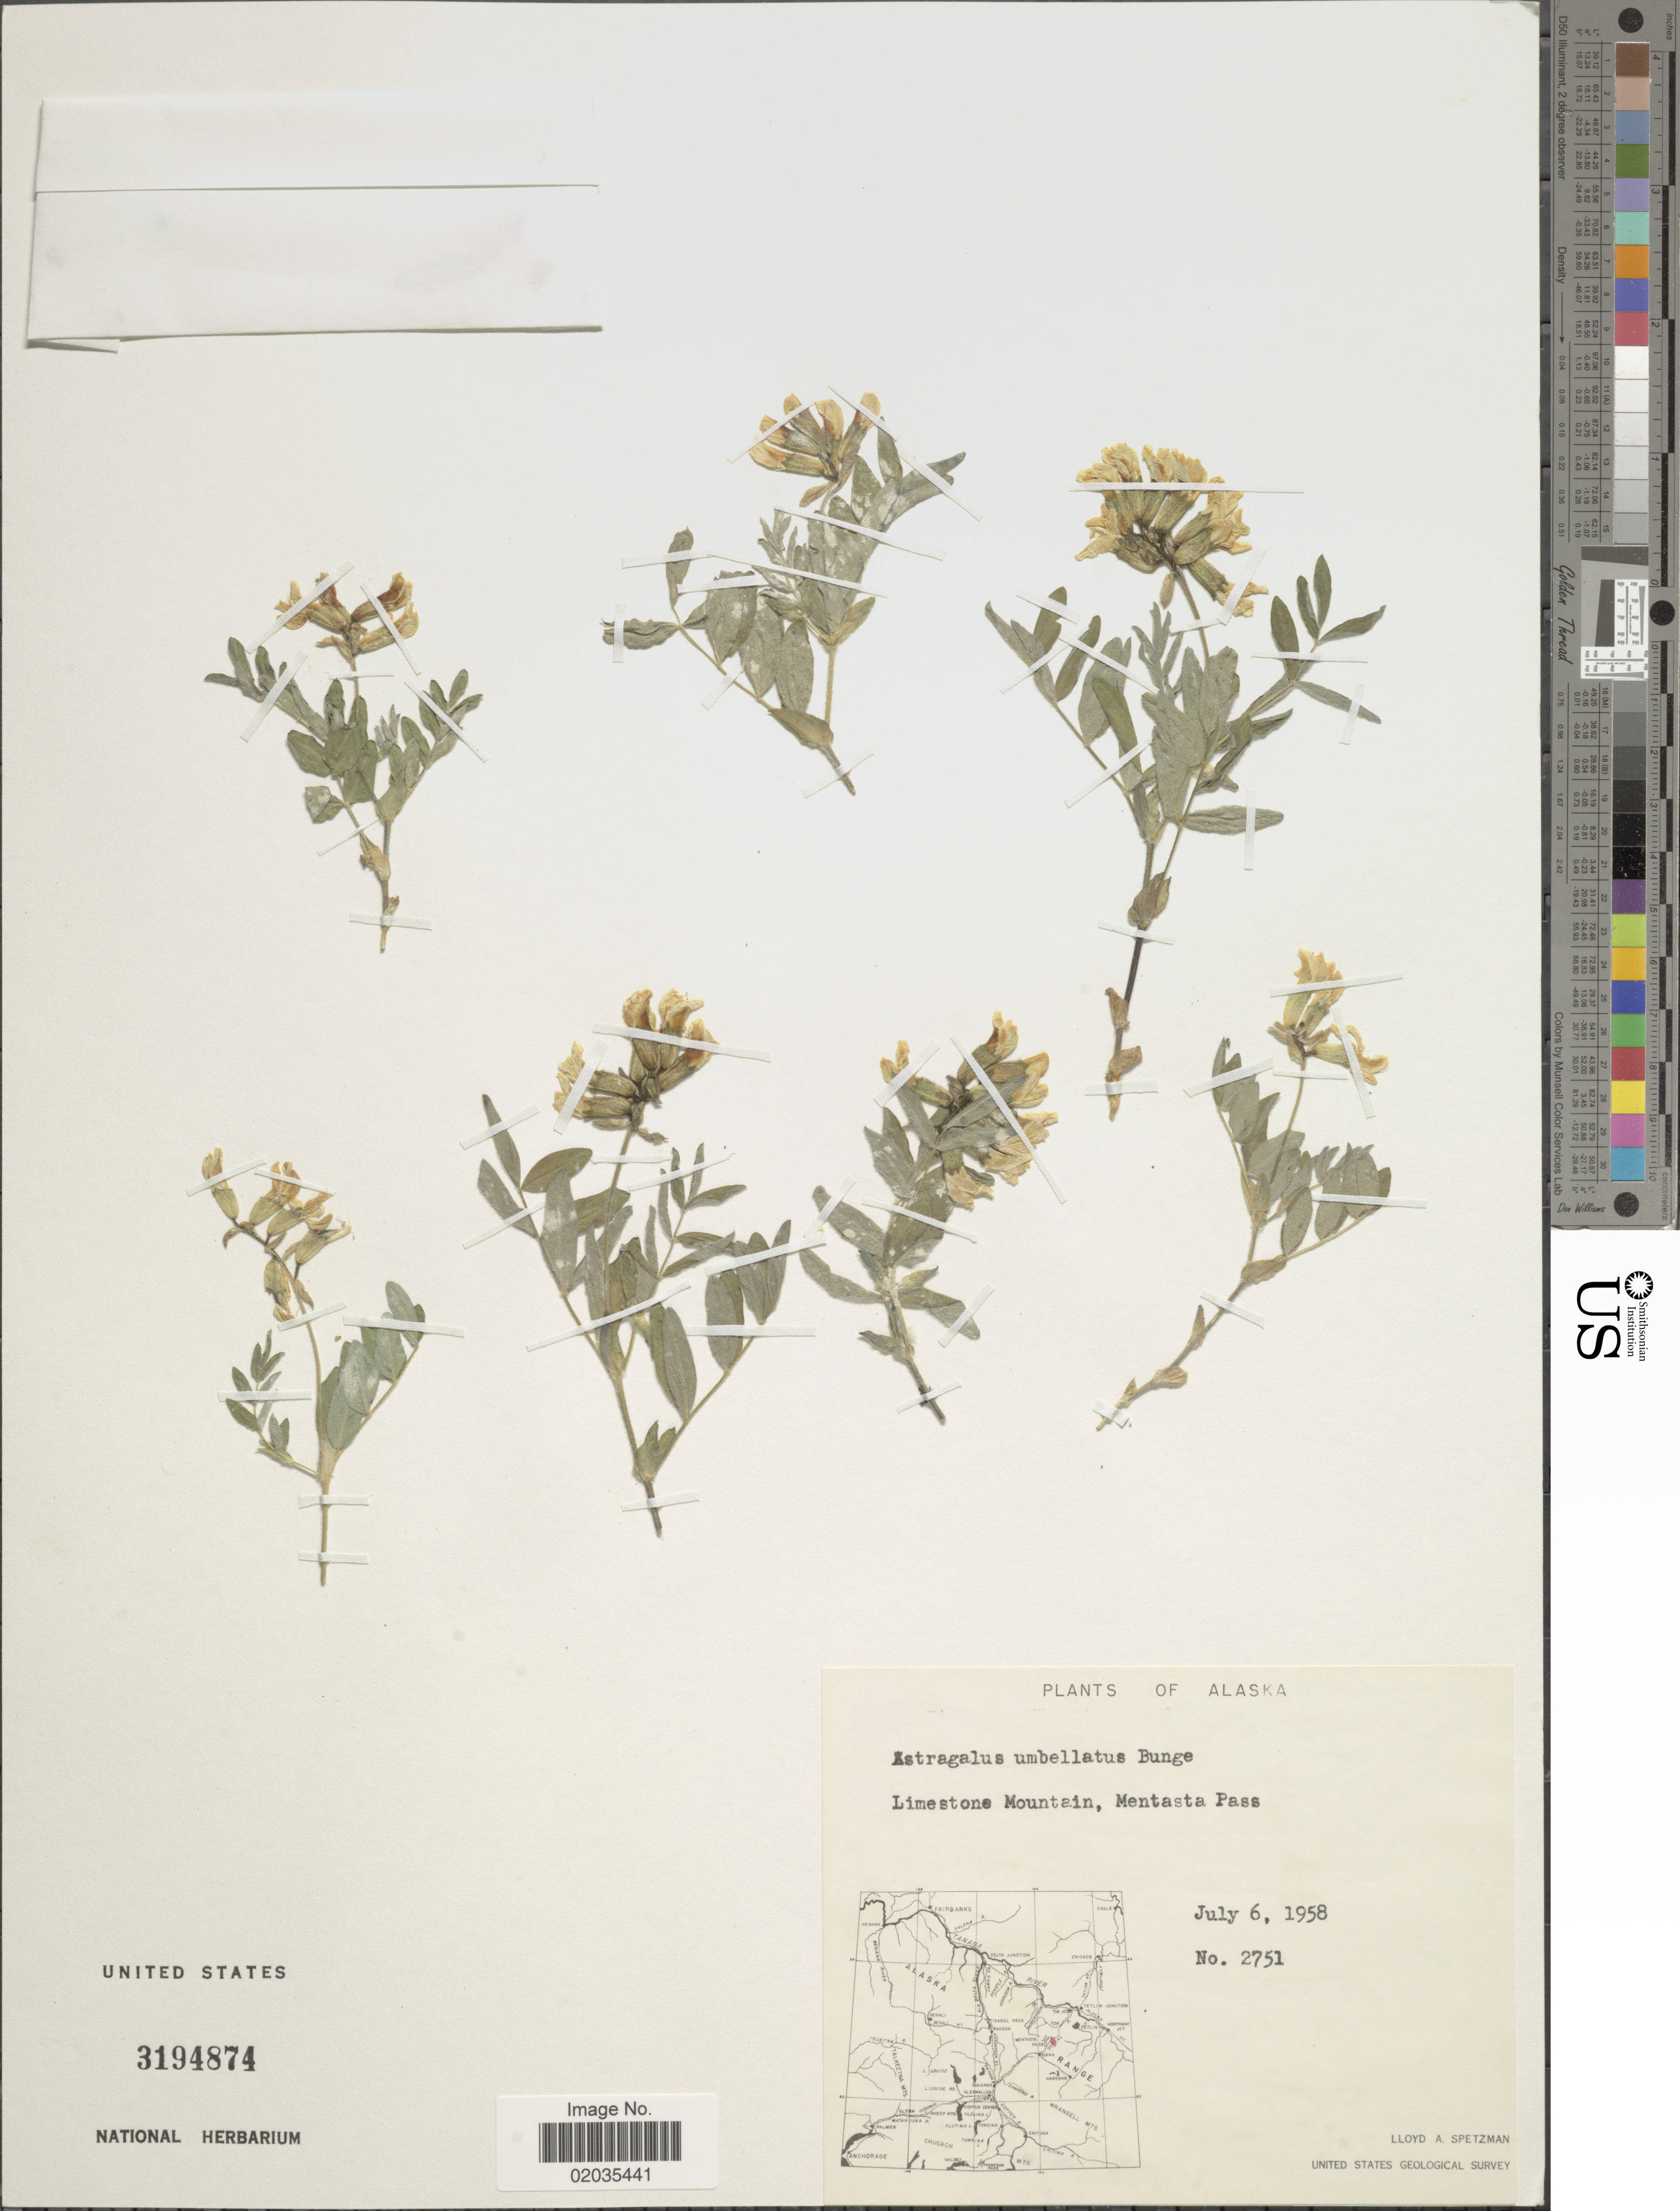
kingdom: Plantae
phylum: Tracheophyta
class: Magnoliopsida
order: Fabales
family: Fabaceae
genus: Astragalus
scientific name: Astragalus umbellatus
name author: Bunge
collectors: L. Spetzman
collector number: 2751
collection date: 1958-07-06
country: United States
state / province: Alaska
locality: Limestone Mountains, Mentasta Pass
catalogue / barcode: US 3194874